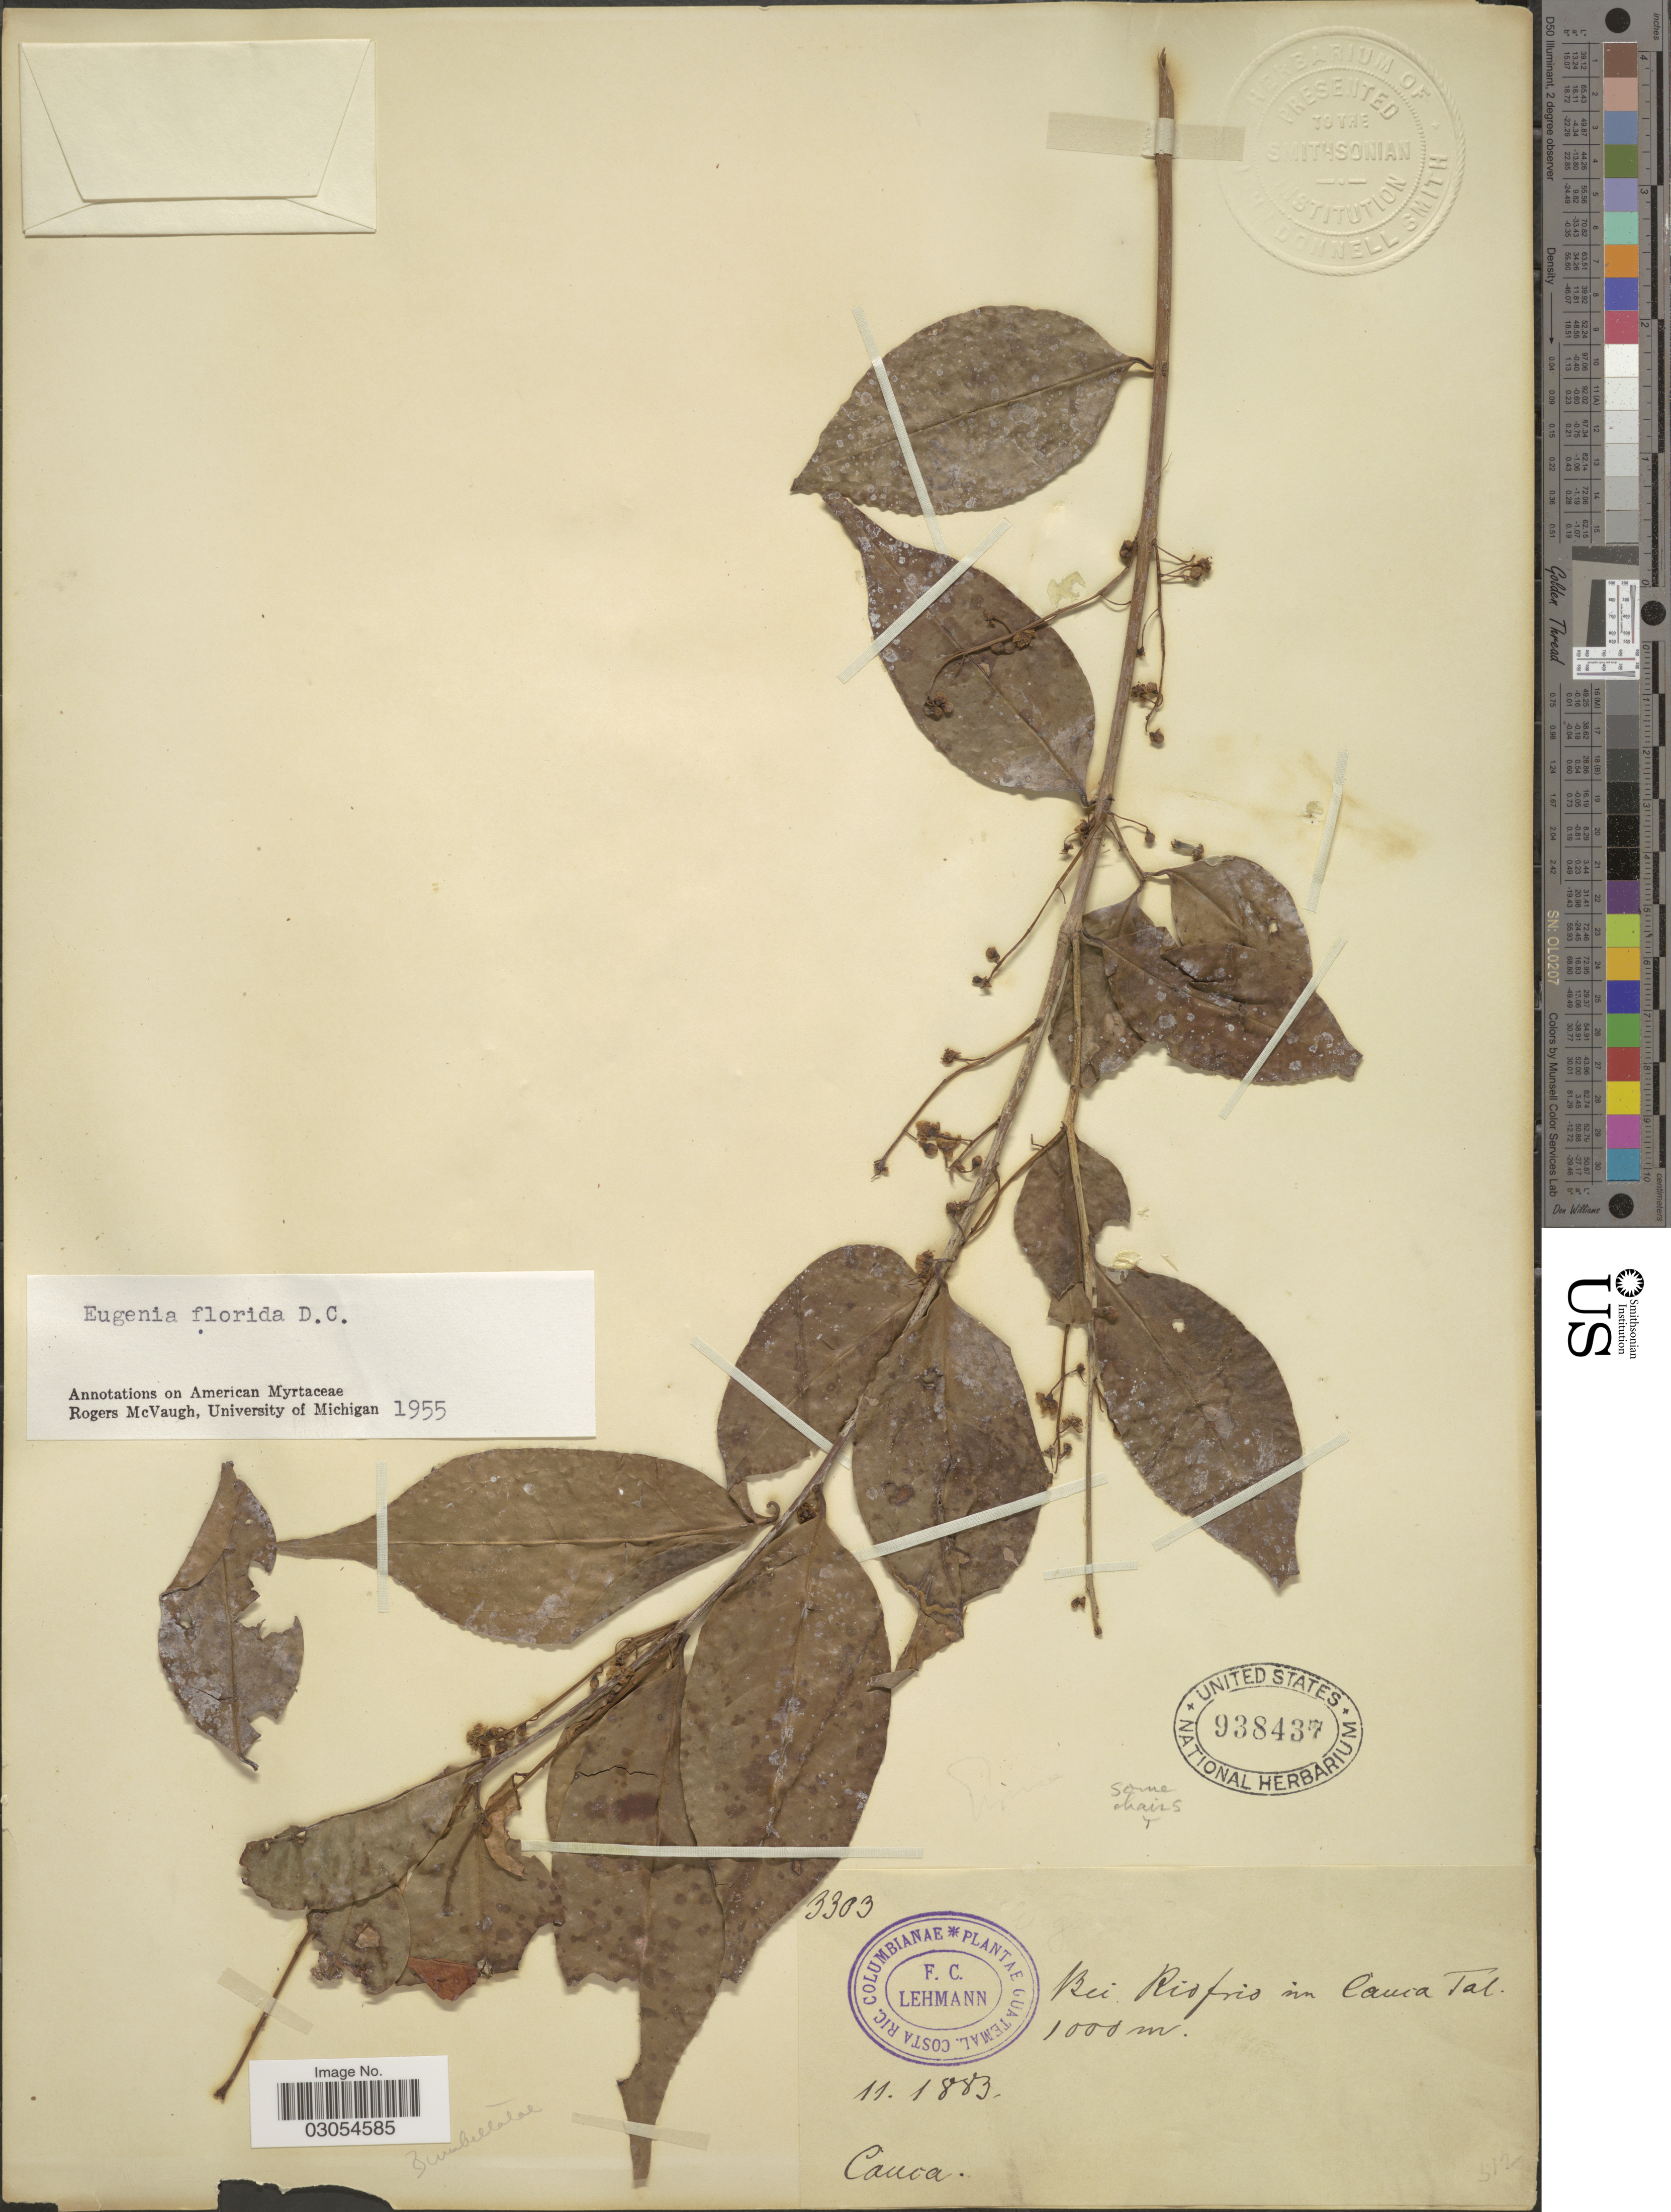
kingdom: Plantae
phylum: Tracheophyta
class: Magnoliopsida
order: Myrtales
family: Myrtaceae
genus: Eugenia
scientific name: Eugenia florida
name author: DC.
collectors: F. C. Lehmann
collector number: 3303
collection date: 1883-11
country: Colombia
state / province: Cauca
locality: Bei Riofrio in Cauca Tal.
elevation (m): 1000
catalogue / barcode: US 938437